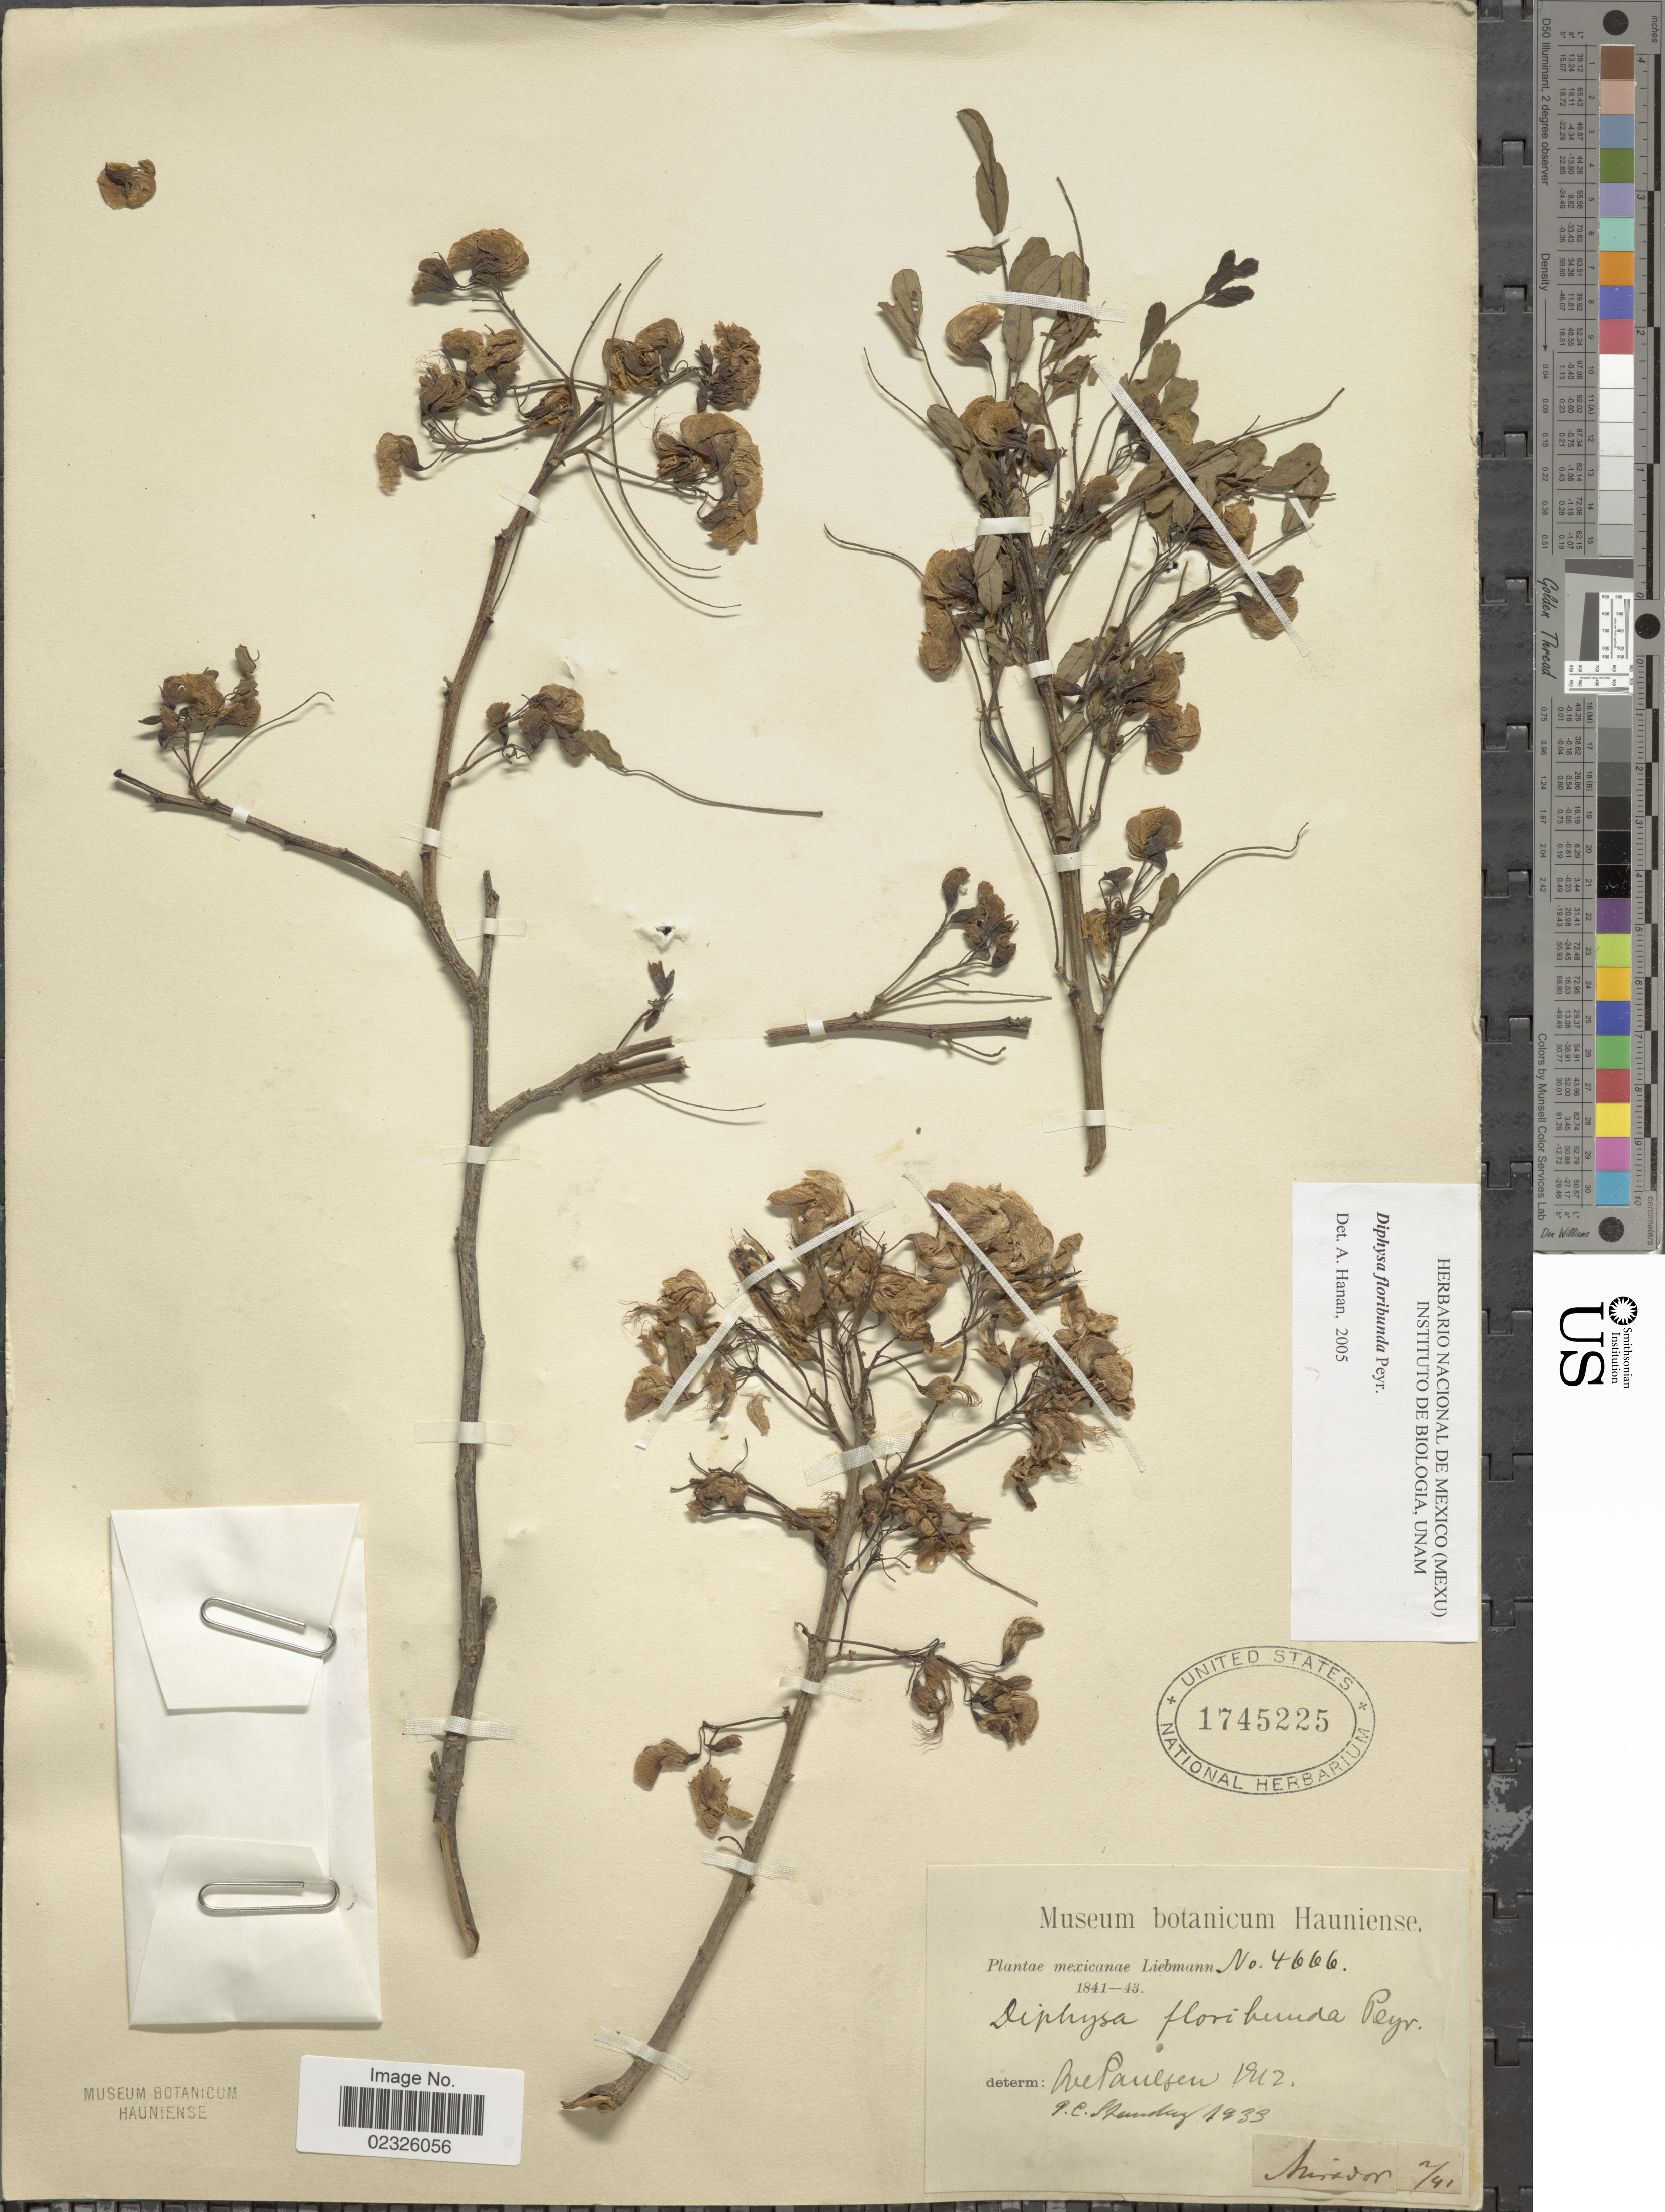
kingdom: Plantae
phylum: Tracheophyta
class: Magnoliopsida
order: Fabales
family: Fabaceae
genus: Diphysa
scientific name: Diphysa floribunda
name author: Peyr.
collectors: Liebmann, --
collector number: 4666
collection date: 1841-02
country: Mexico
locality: Mirador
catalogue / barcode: US 1745225